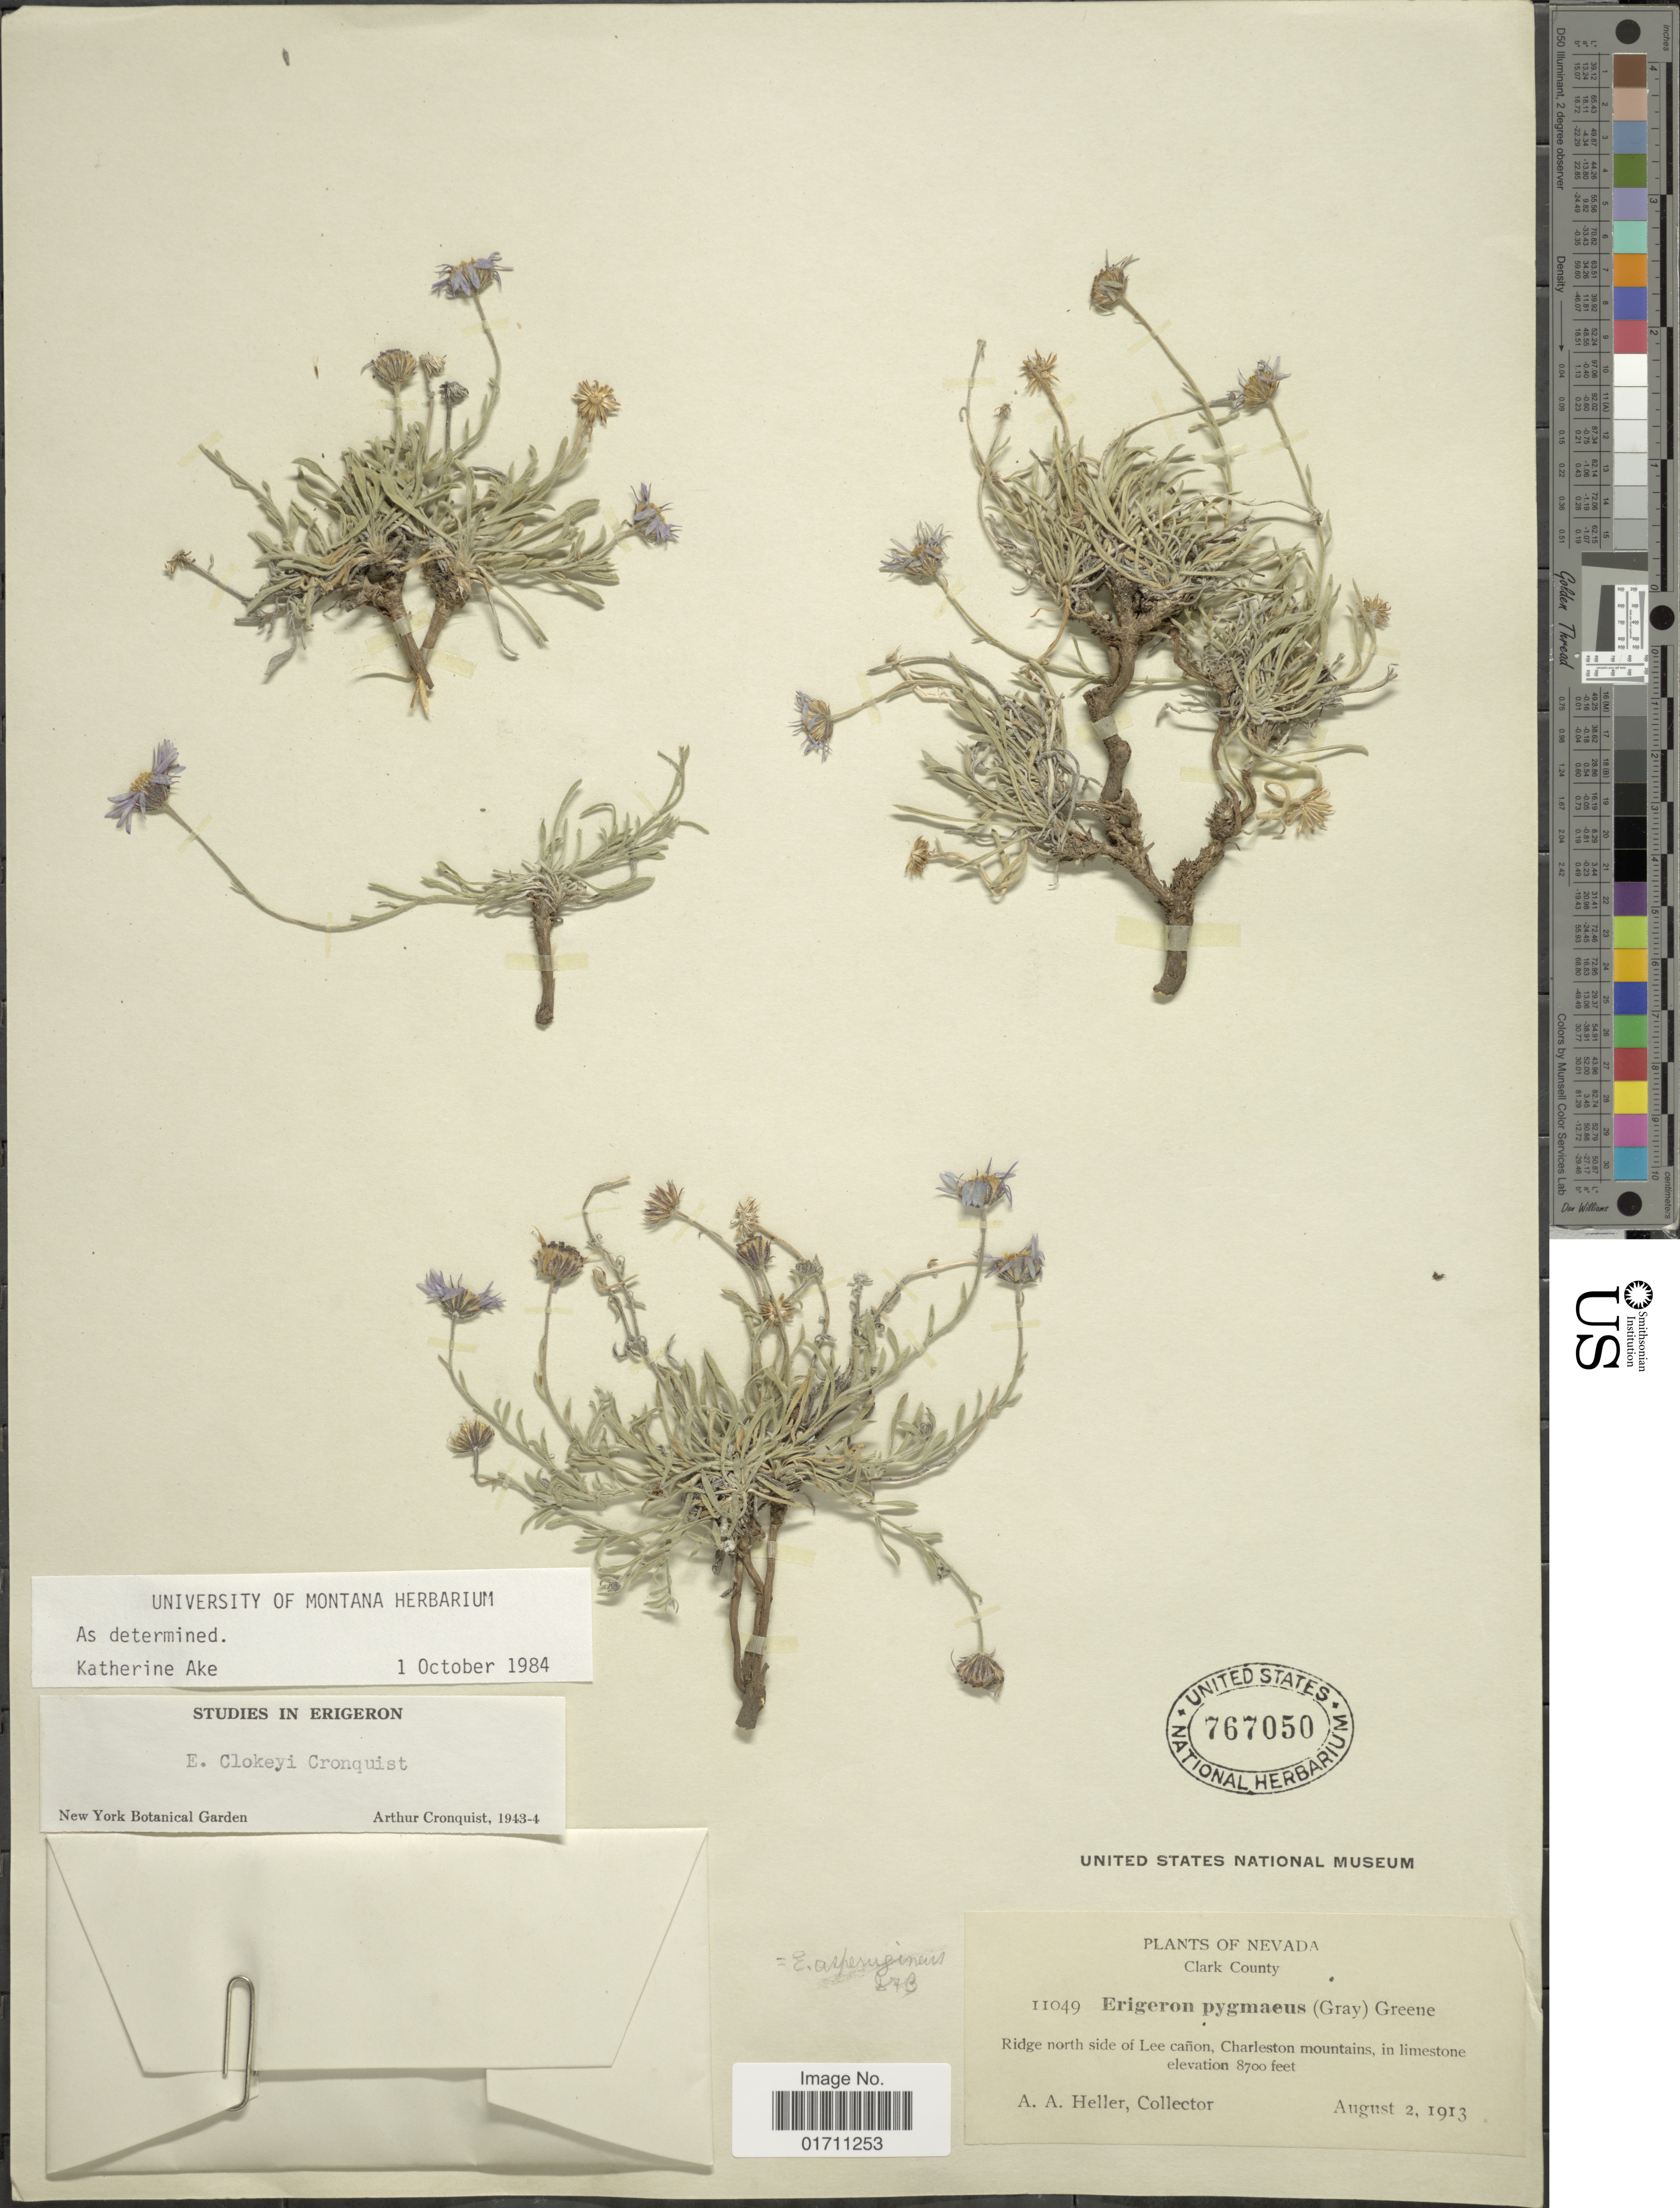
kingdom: Plantae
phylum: Tracheophyta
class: Magnoliopsida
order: Asterales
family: Asteraceae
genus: Erigeron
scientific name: Erigeron clokeyi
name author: Cronq.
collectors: A. A. Heller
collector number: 11049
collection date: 1913-08-02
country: United States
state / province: Nevada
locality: Clark County, Ridge north side of Lee cañon, Charleston mountains, in limestone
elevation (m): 2652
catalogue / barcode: US 767050